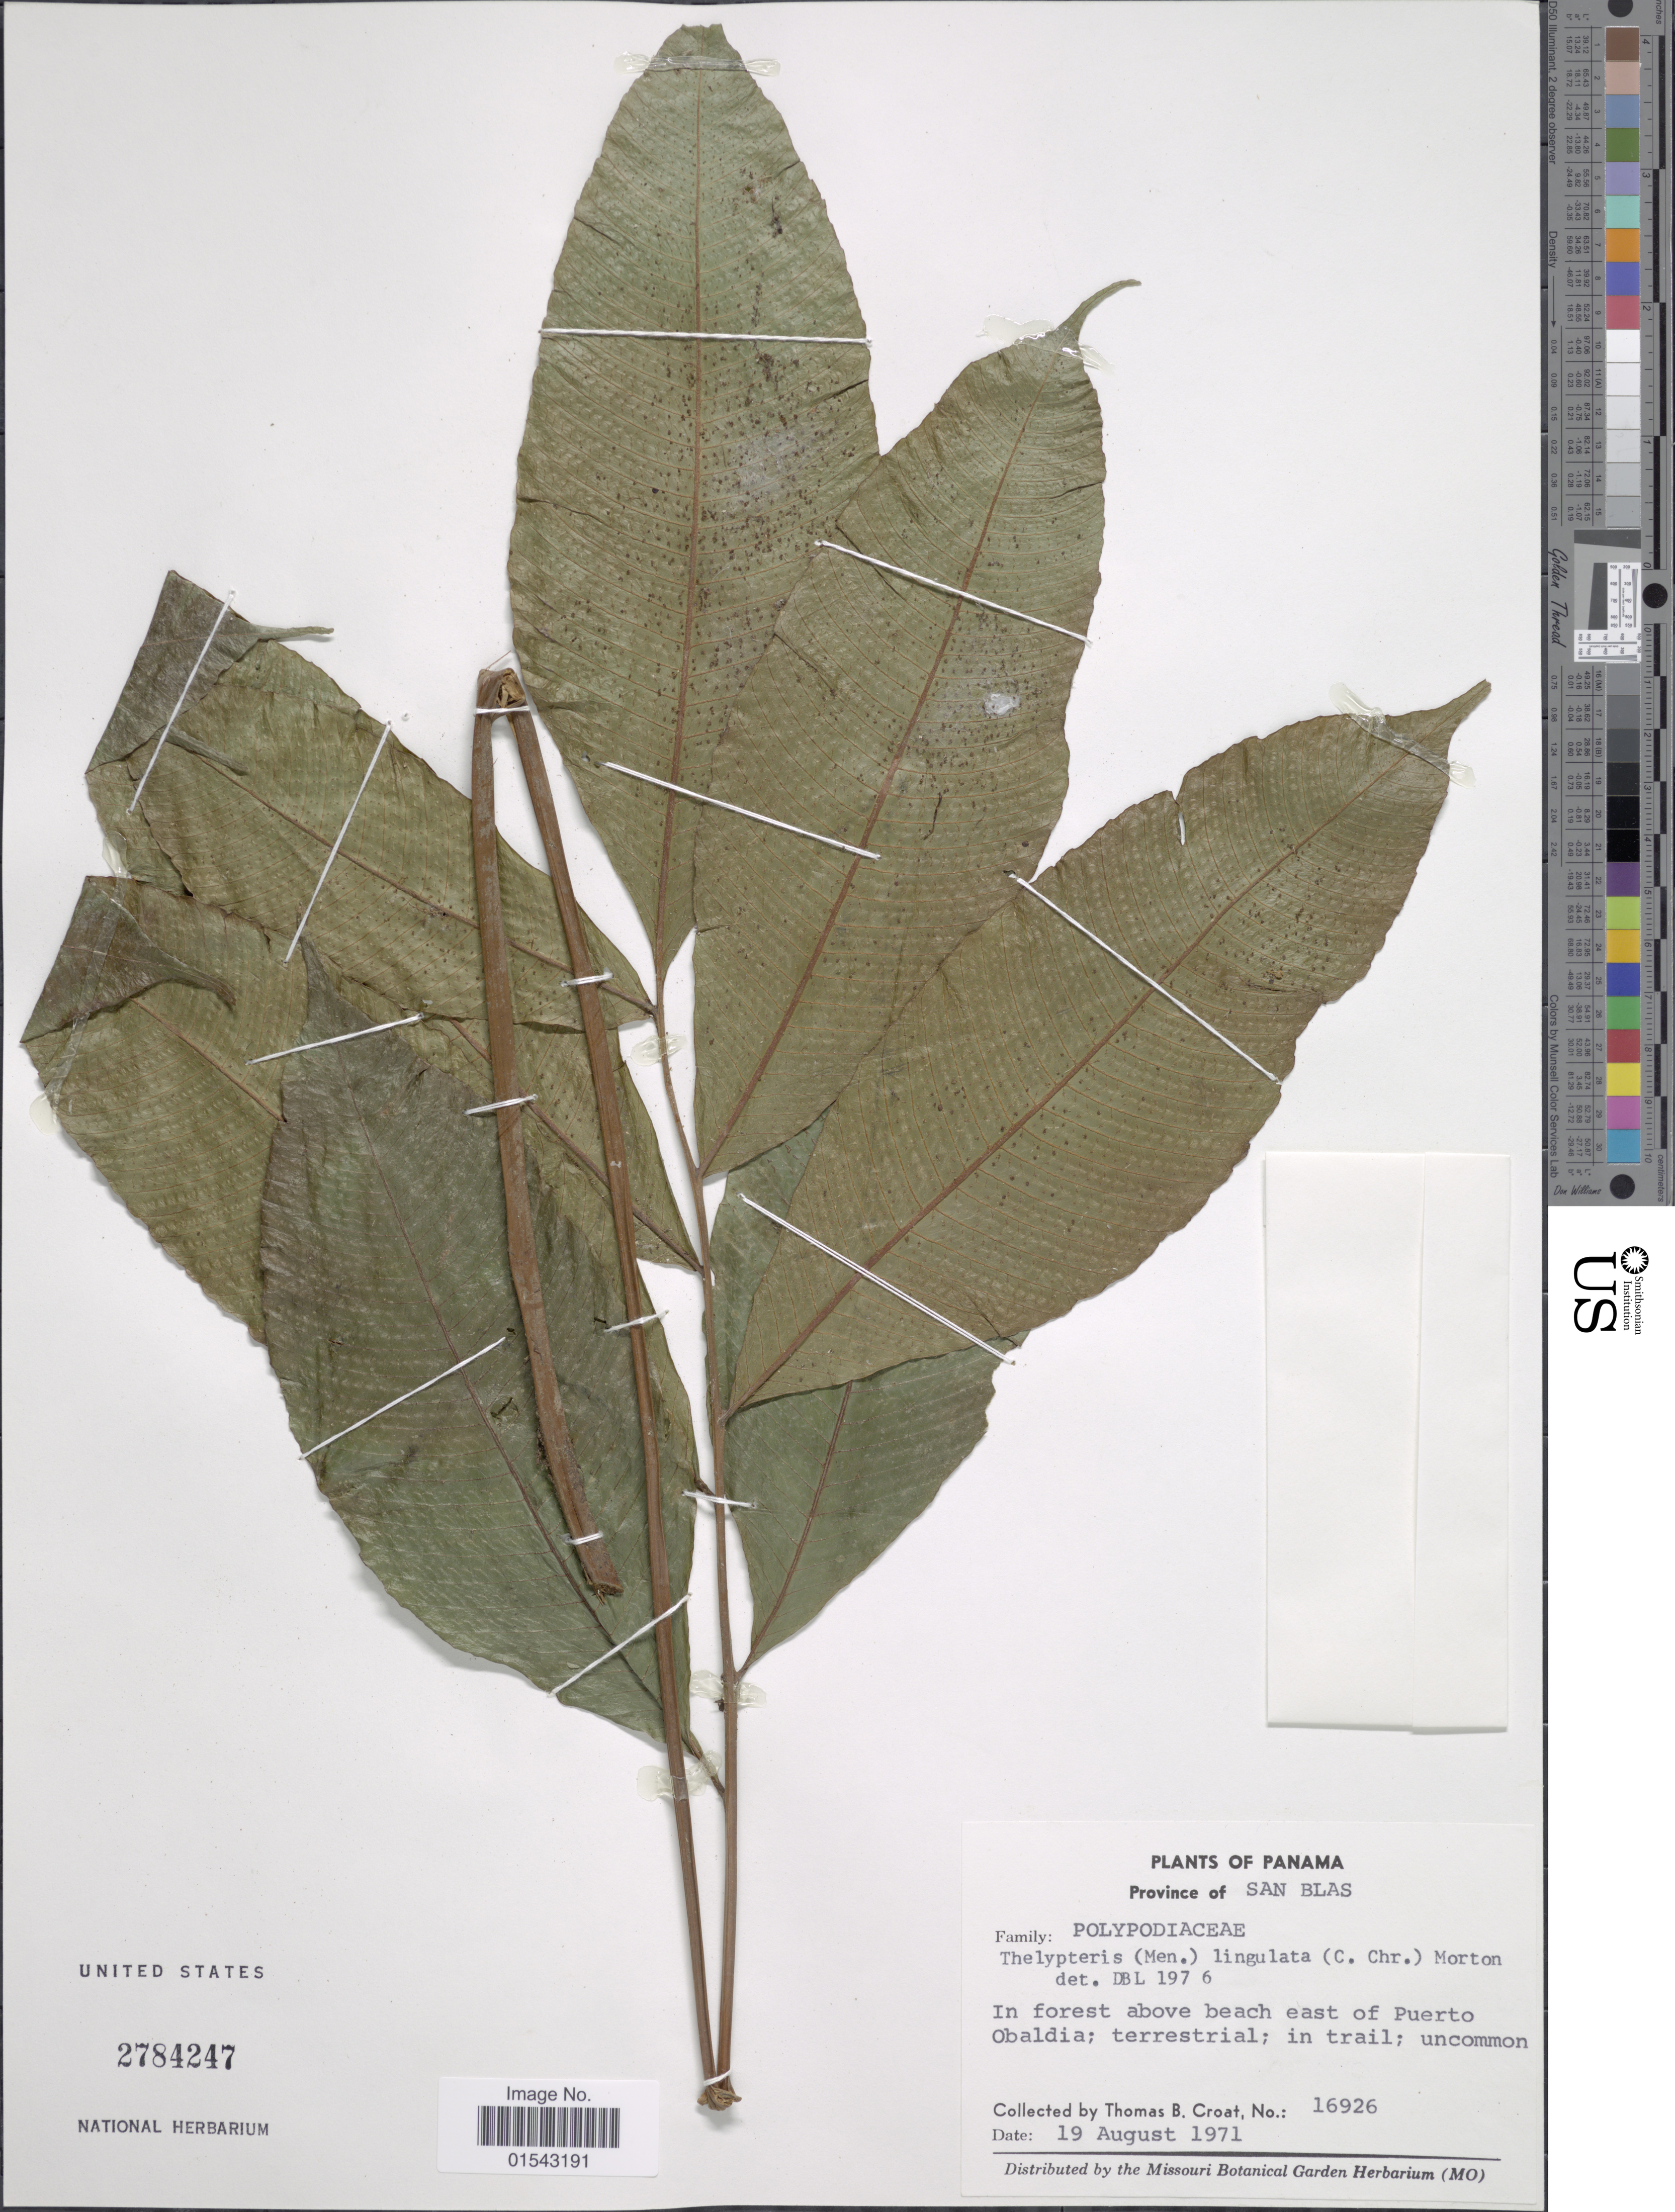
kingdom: Plantae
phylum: Tracheophyta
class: Polypodiopsida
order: Polypodiales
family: Thelypteridaceae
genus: Meniscium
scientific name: Meniscium lingulatum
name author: (C. Chr.) Pic. Serm.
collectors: T. B. Croat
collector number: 16926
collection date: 1971-08-19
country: Panama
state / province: Kuna Yala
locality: Panama, Province of San Blas, in forest above beach east of Puerto Obaldia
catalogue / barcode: US 2784247